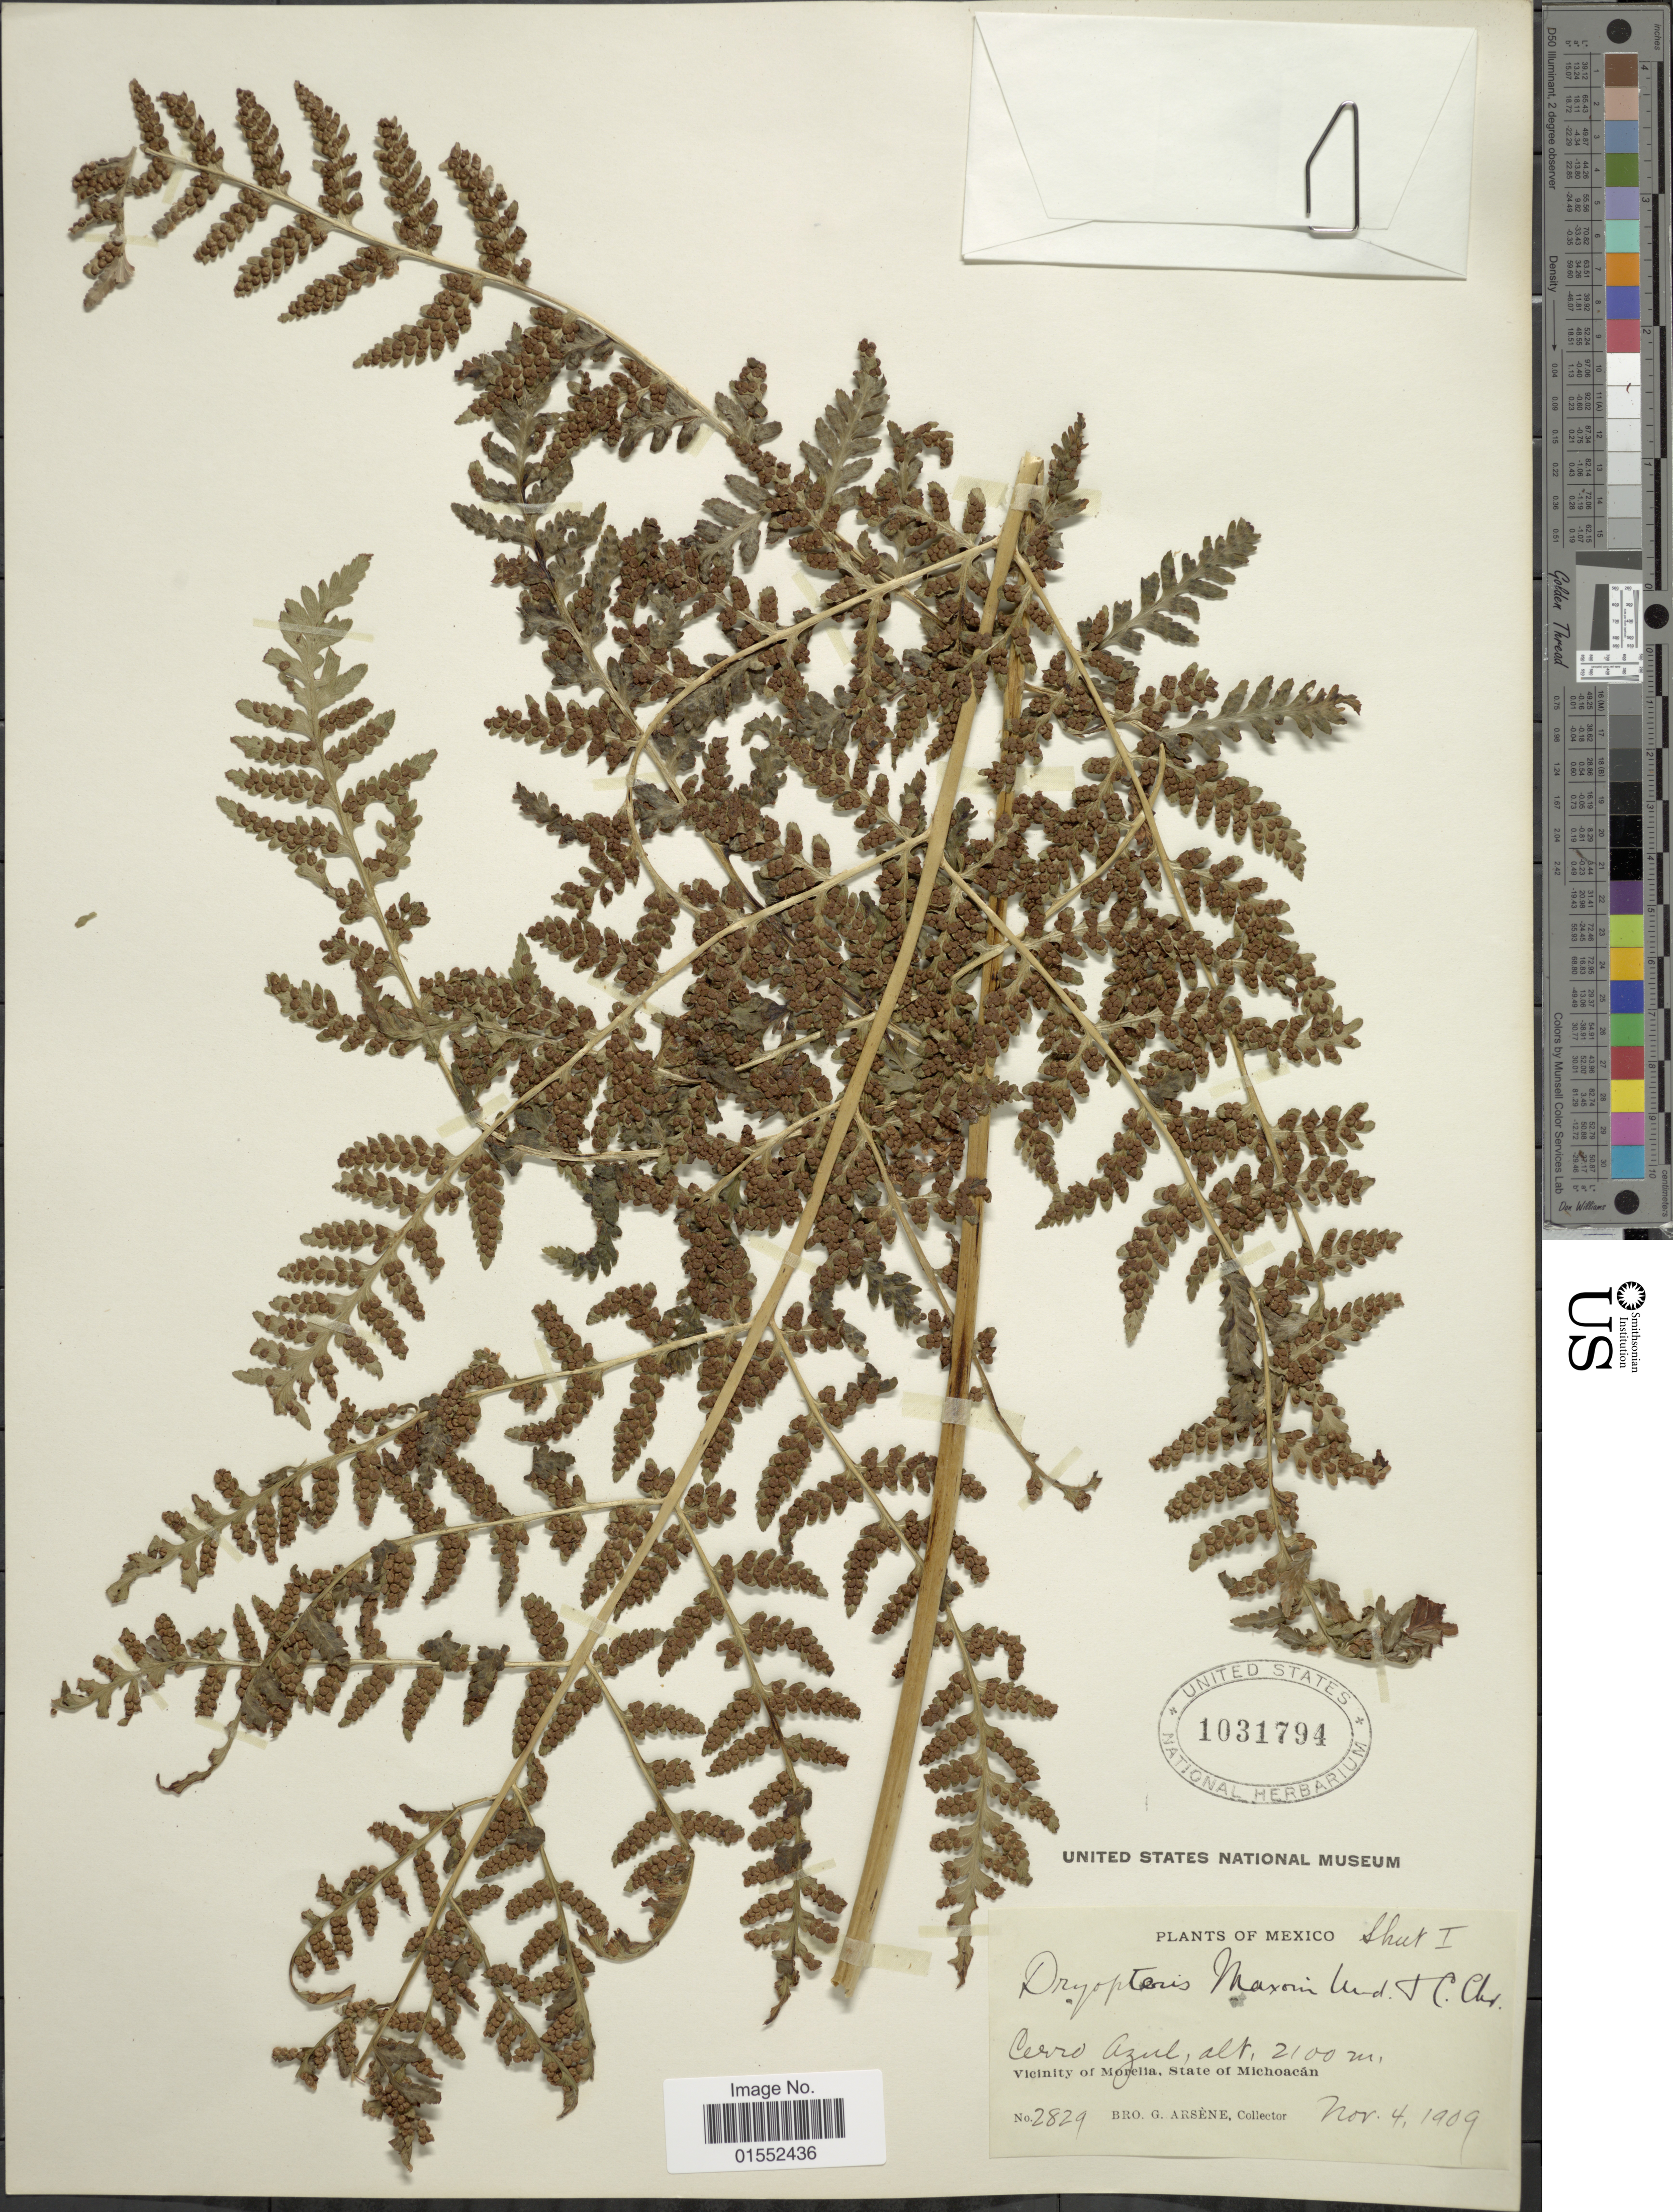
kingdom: Plantae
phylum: Tracheophyta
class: Polypodiopsida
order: Polypodiales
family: Dryopteridaceae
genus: Dryopteris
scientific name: Dryopteris maxonii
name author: Underw. & C. Chr.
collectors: Bro. G. Arsène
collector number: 2829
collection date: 1909-11-04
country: Mexico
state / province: Michoacán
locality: Mexico. Cerro Azul. Vicinity of Morelia, State of Michoacan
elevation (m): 2100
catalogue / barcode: US 1031794